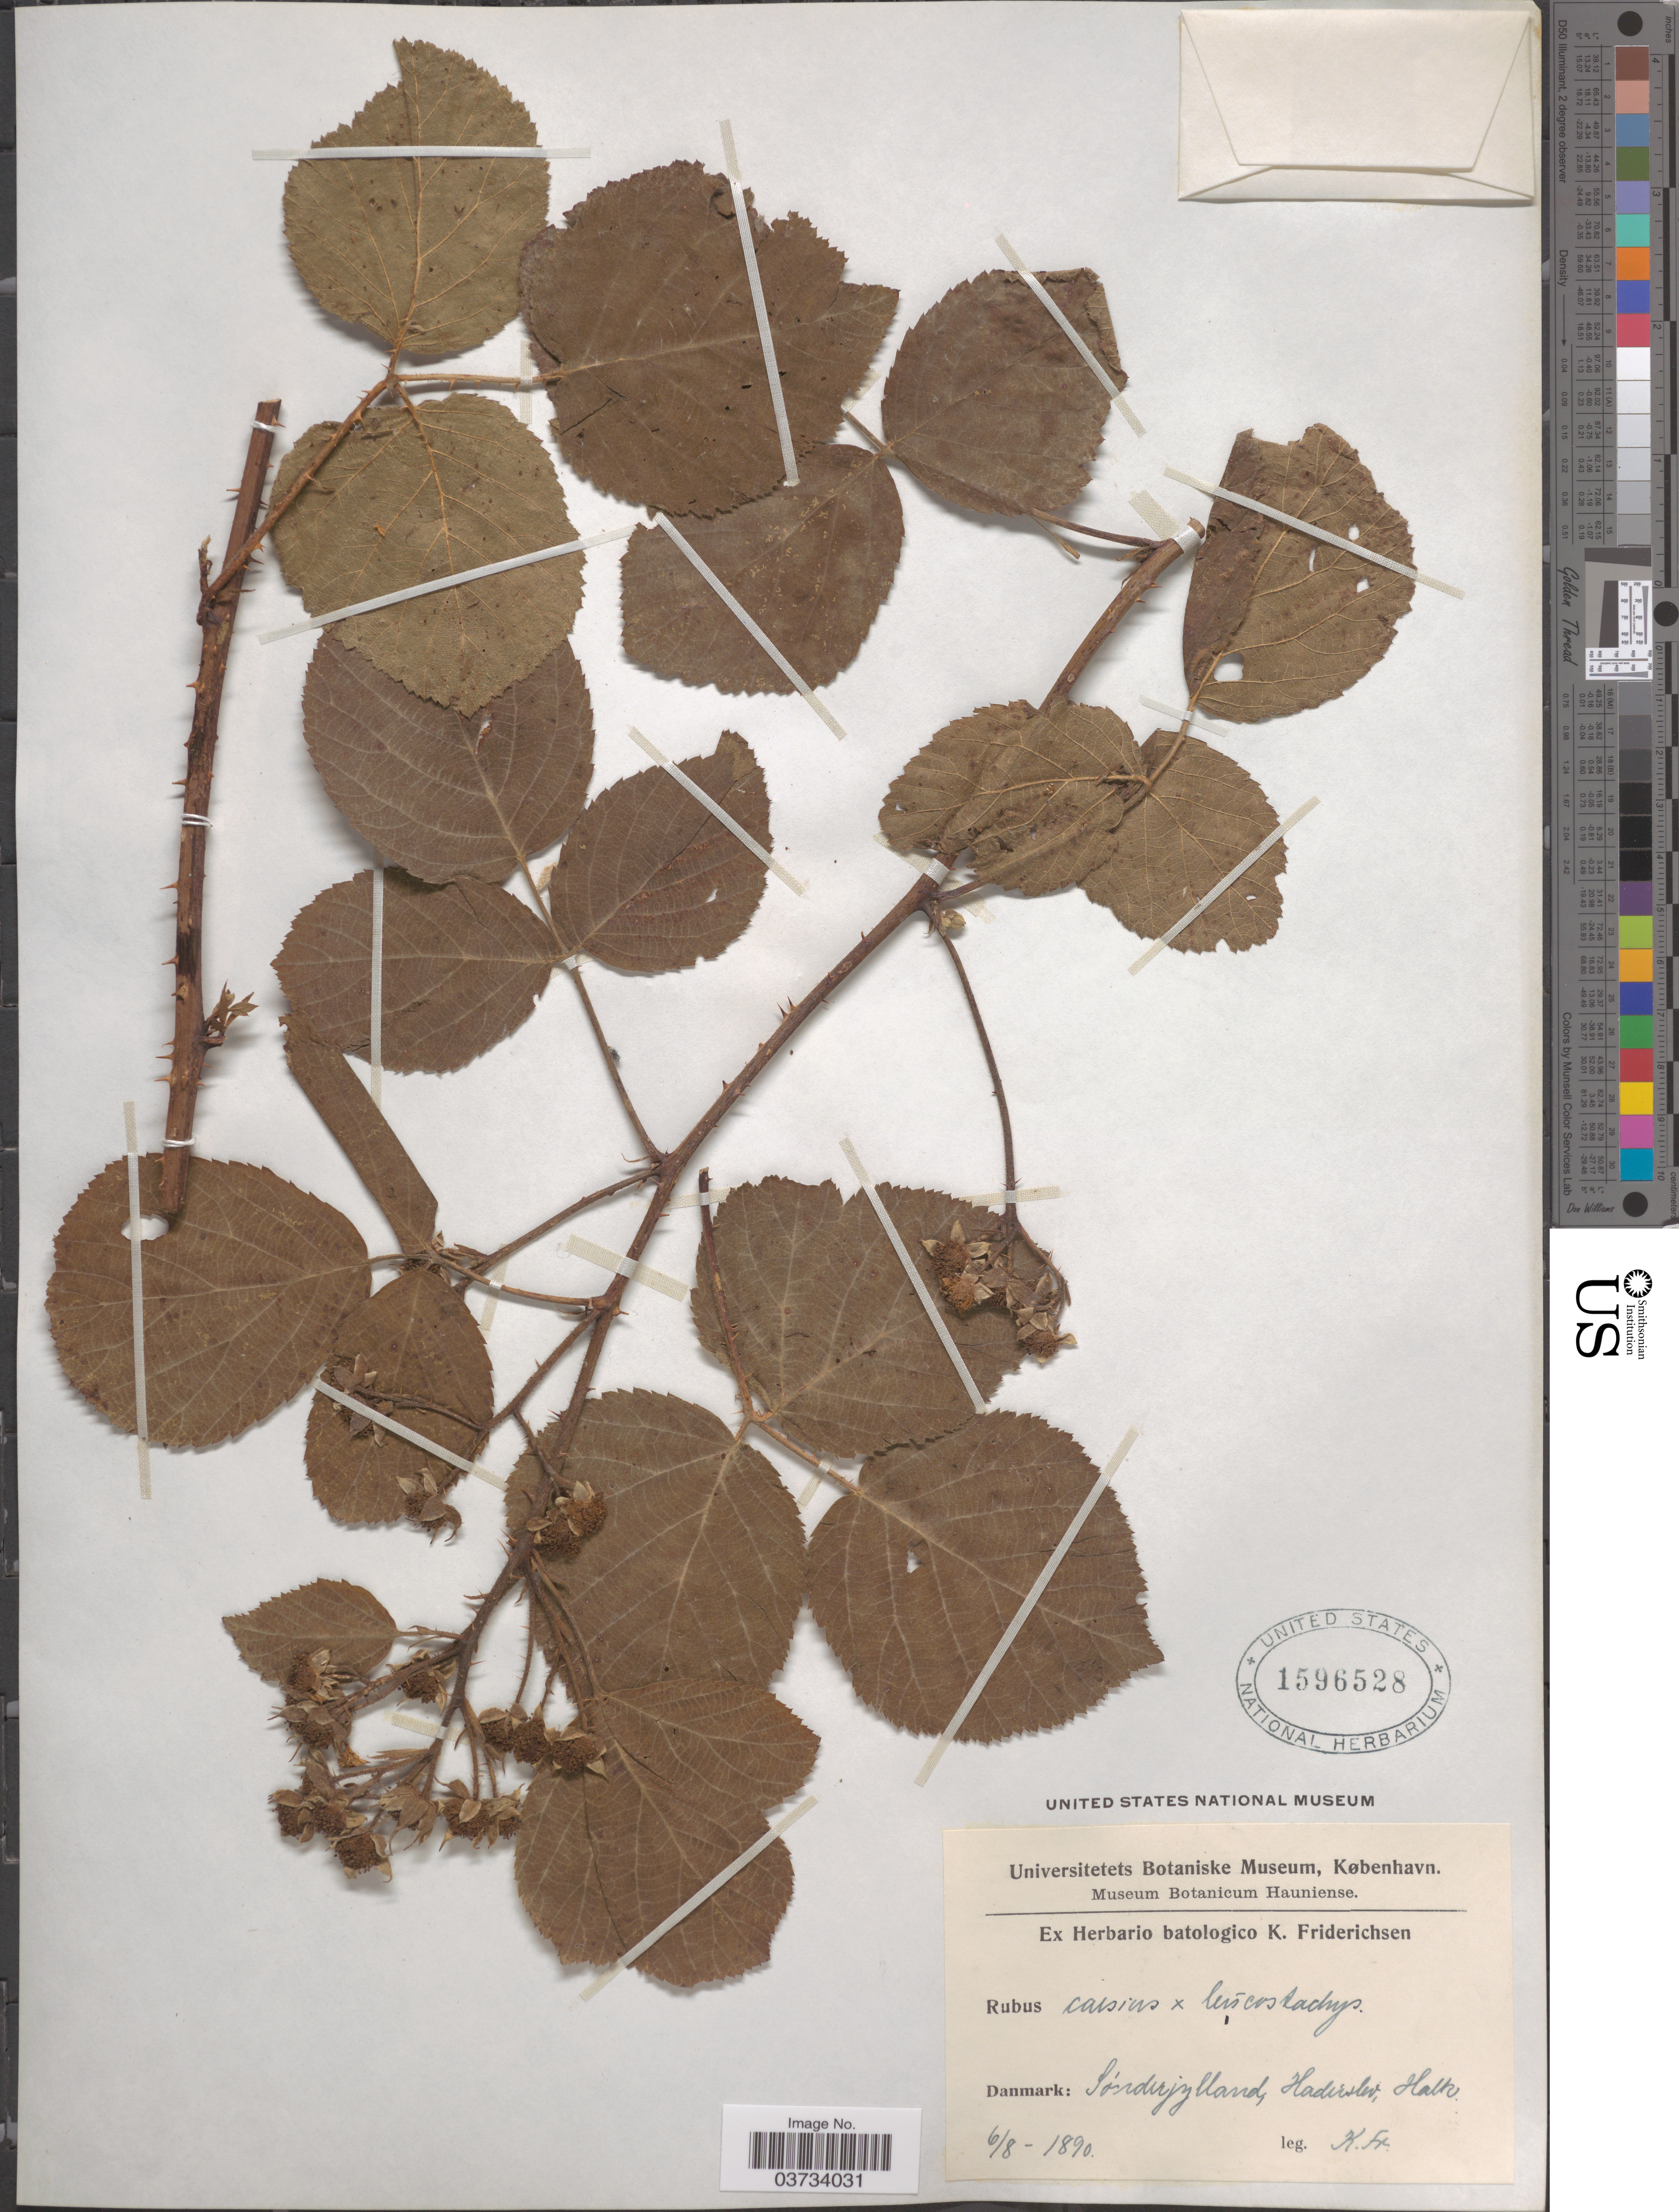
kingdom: Plantae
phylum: Tracheophyta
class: Magnoliopsida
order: Rosales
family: Rosaceae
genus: Rubus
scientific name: Rubus caesius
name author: L.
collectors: K. Friderichsen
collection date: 1890-08-06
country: Denmark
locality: Sónderjylland, Haderslev, Halk.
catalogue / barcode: US 1596528